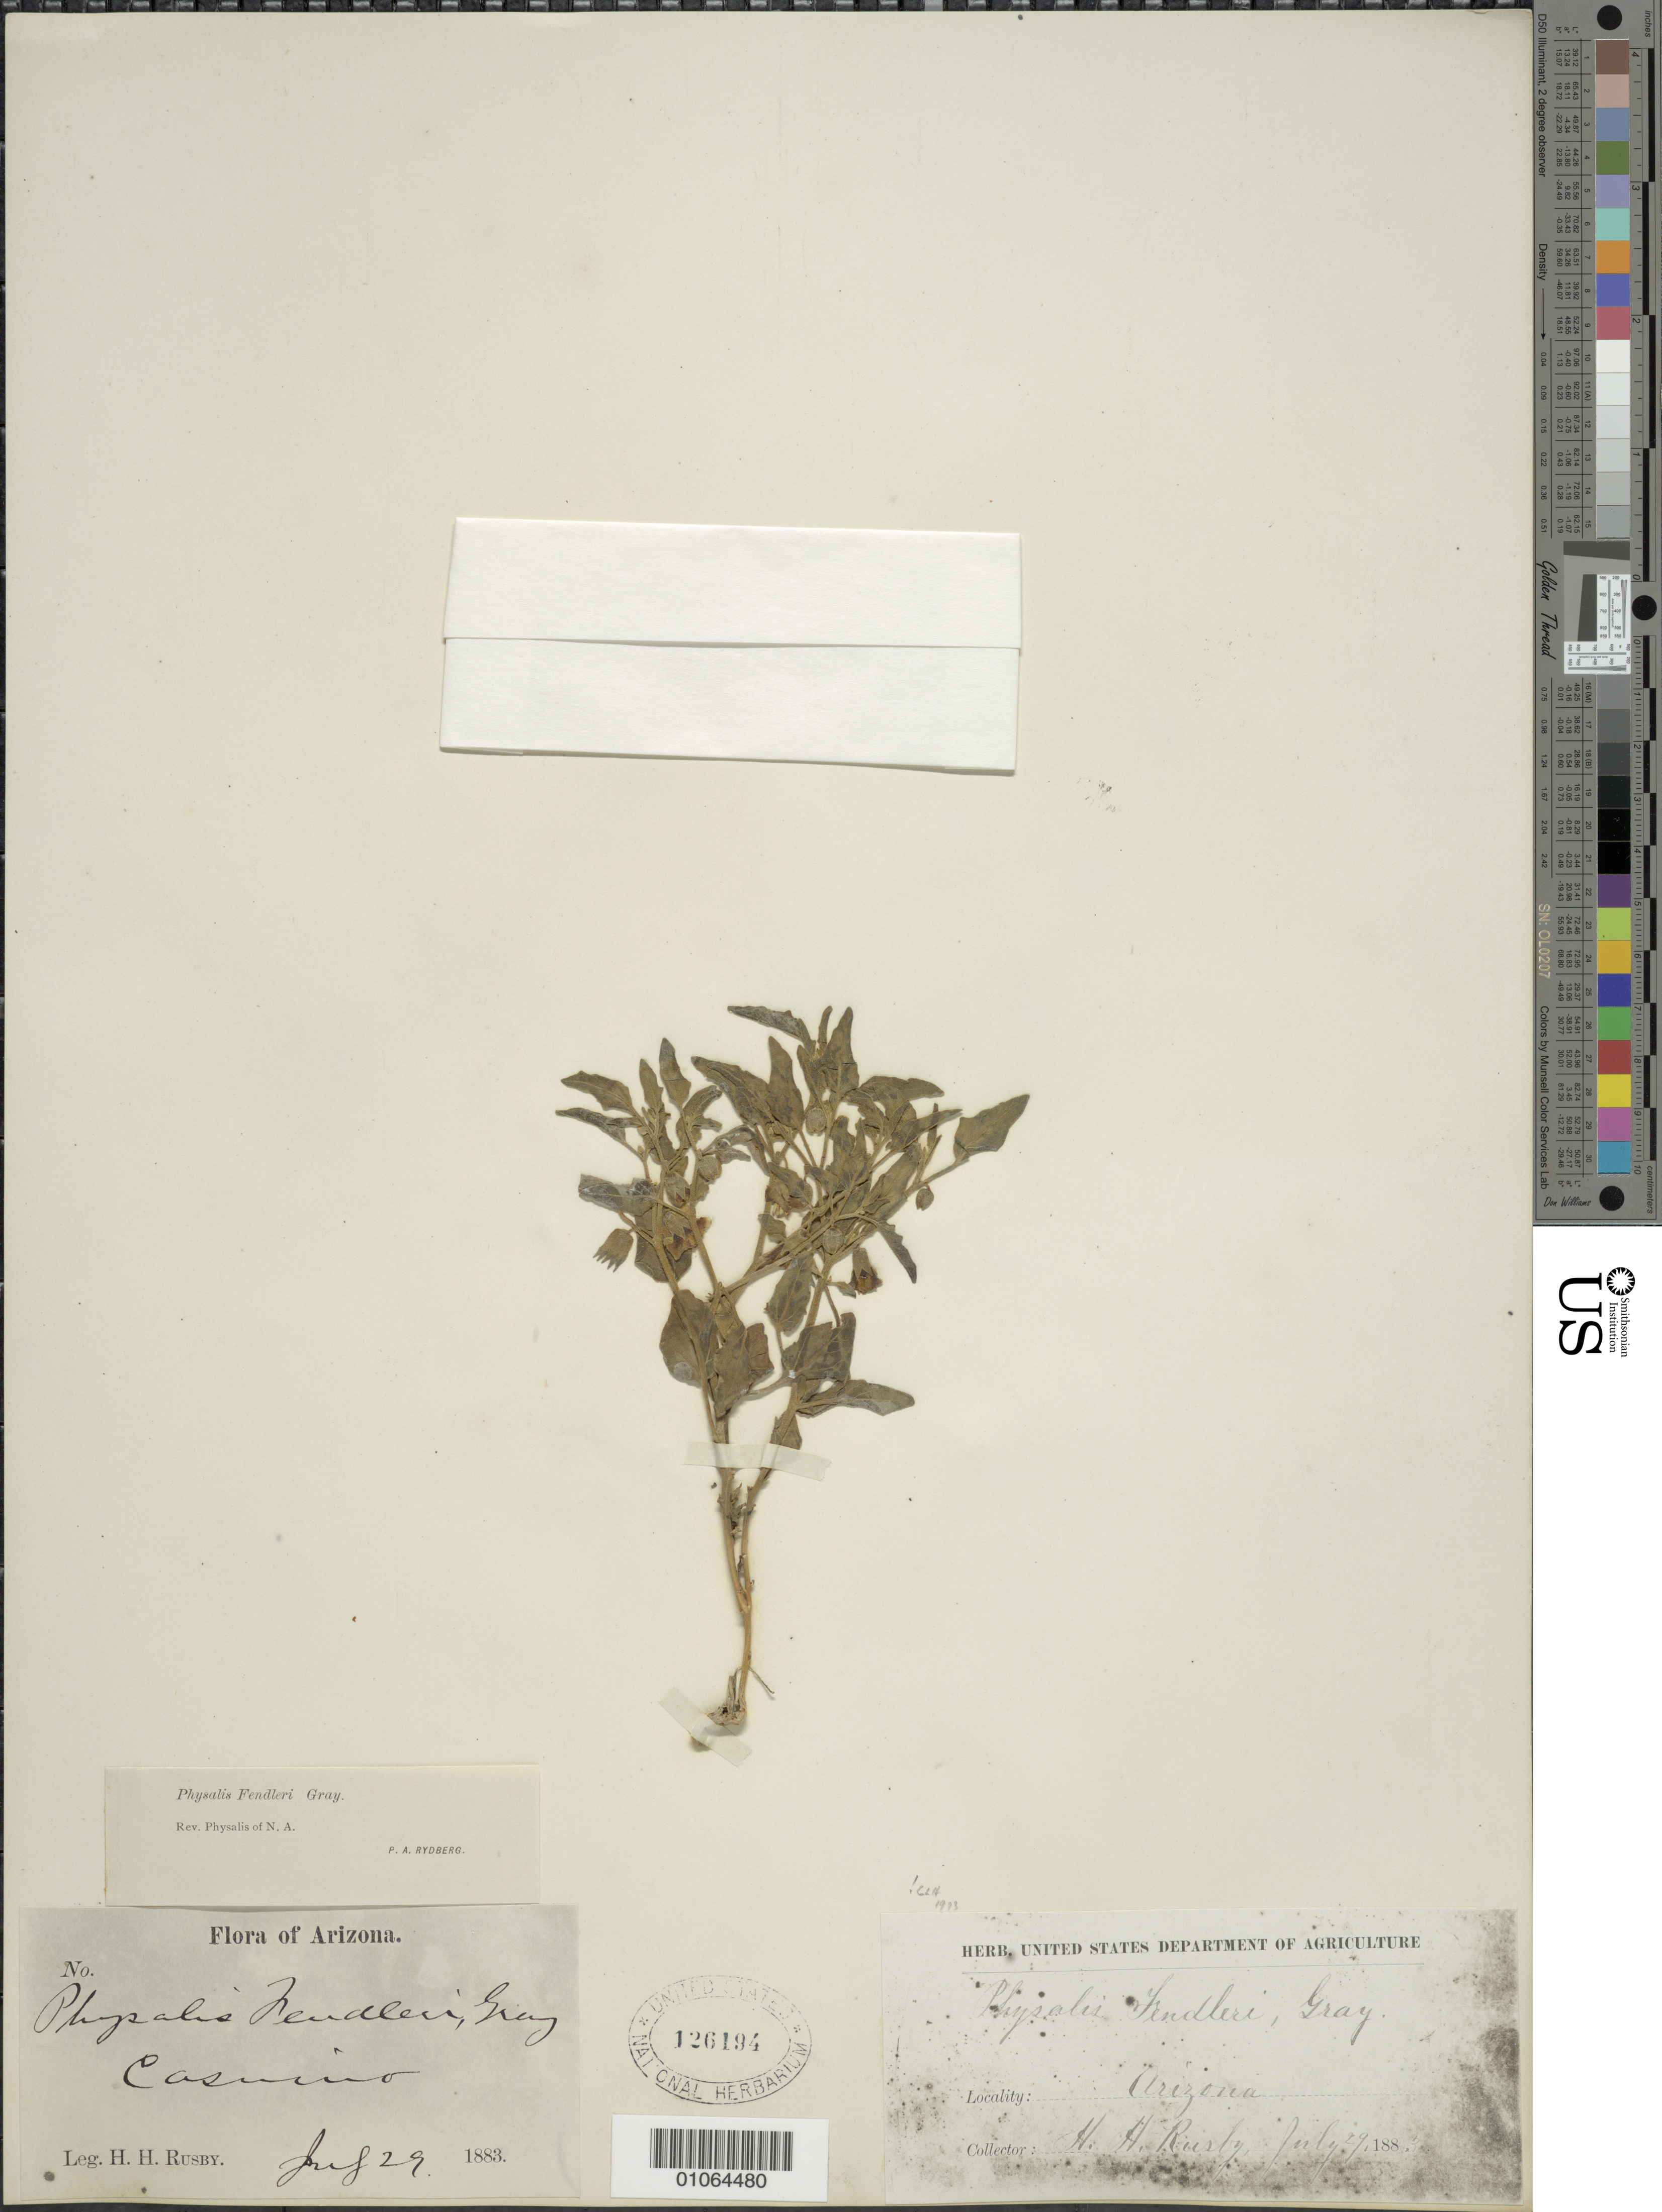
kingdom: Plantae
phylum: Tracheophyta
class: Magnoliopsida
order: Solanales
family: Solanaceae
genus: Physalis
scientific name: Physalis fendleri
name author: A. Gray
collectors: H. H. Rusby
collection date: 1883-07-29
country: United States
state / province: Arizona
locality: Casino.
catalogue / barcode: US 126194